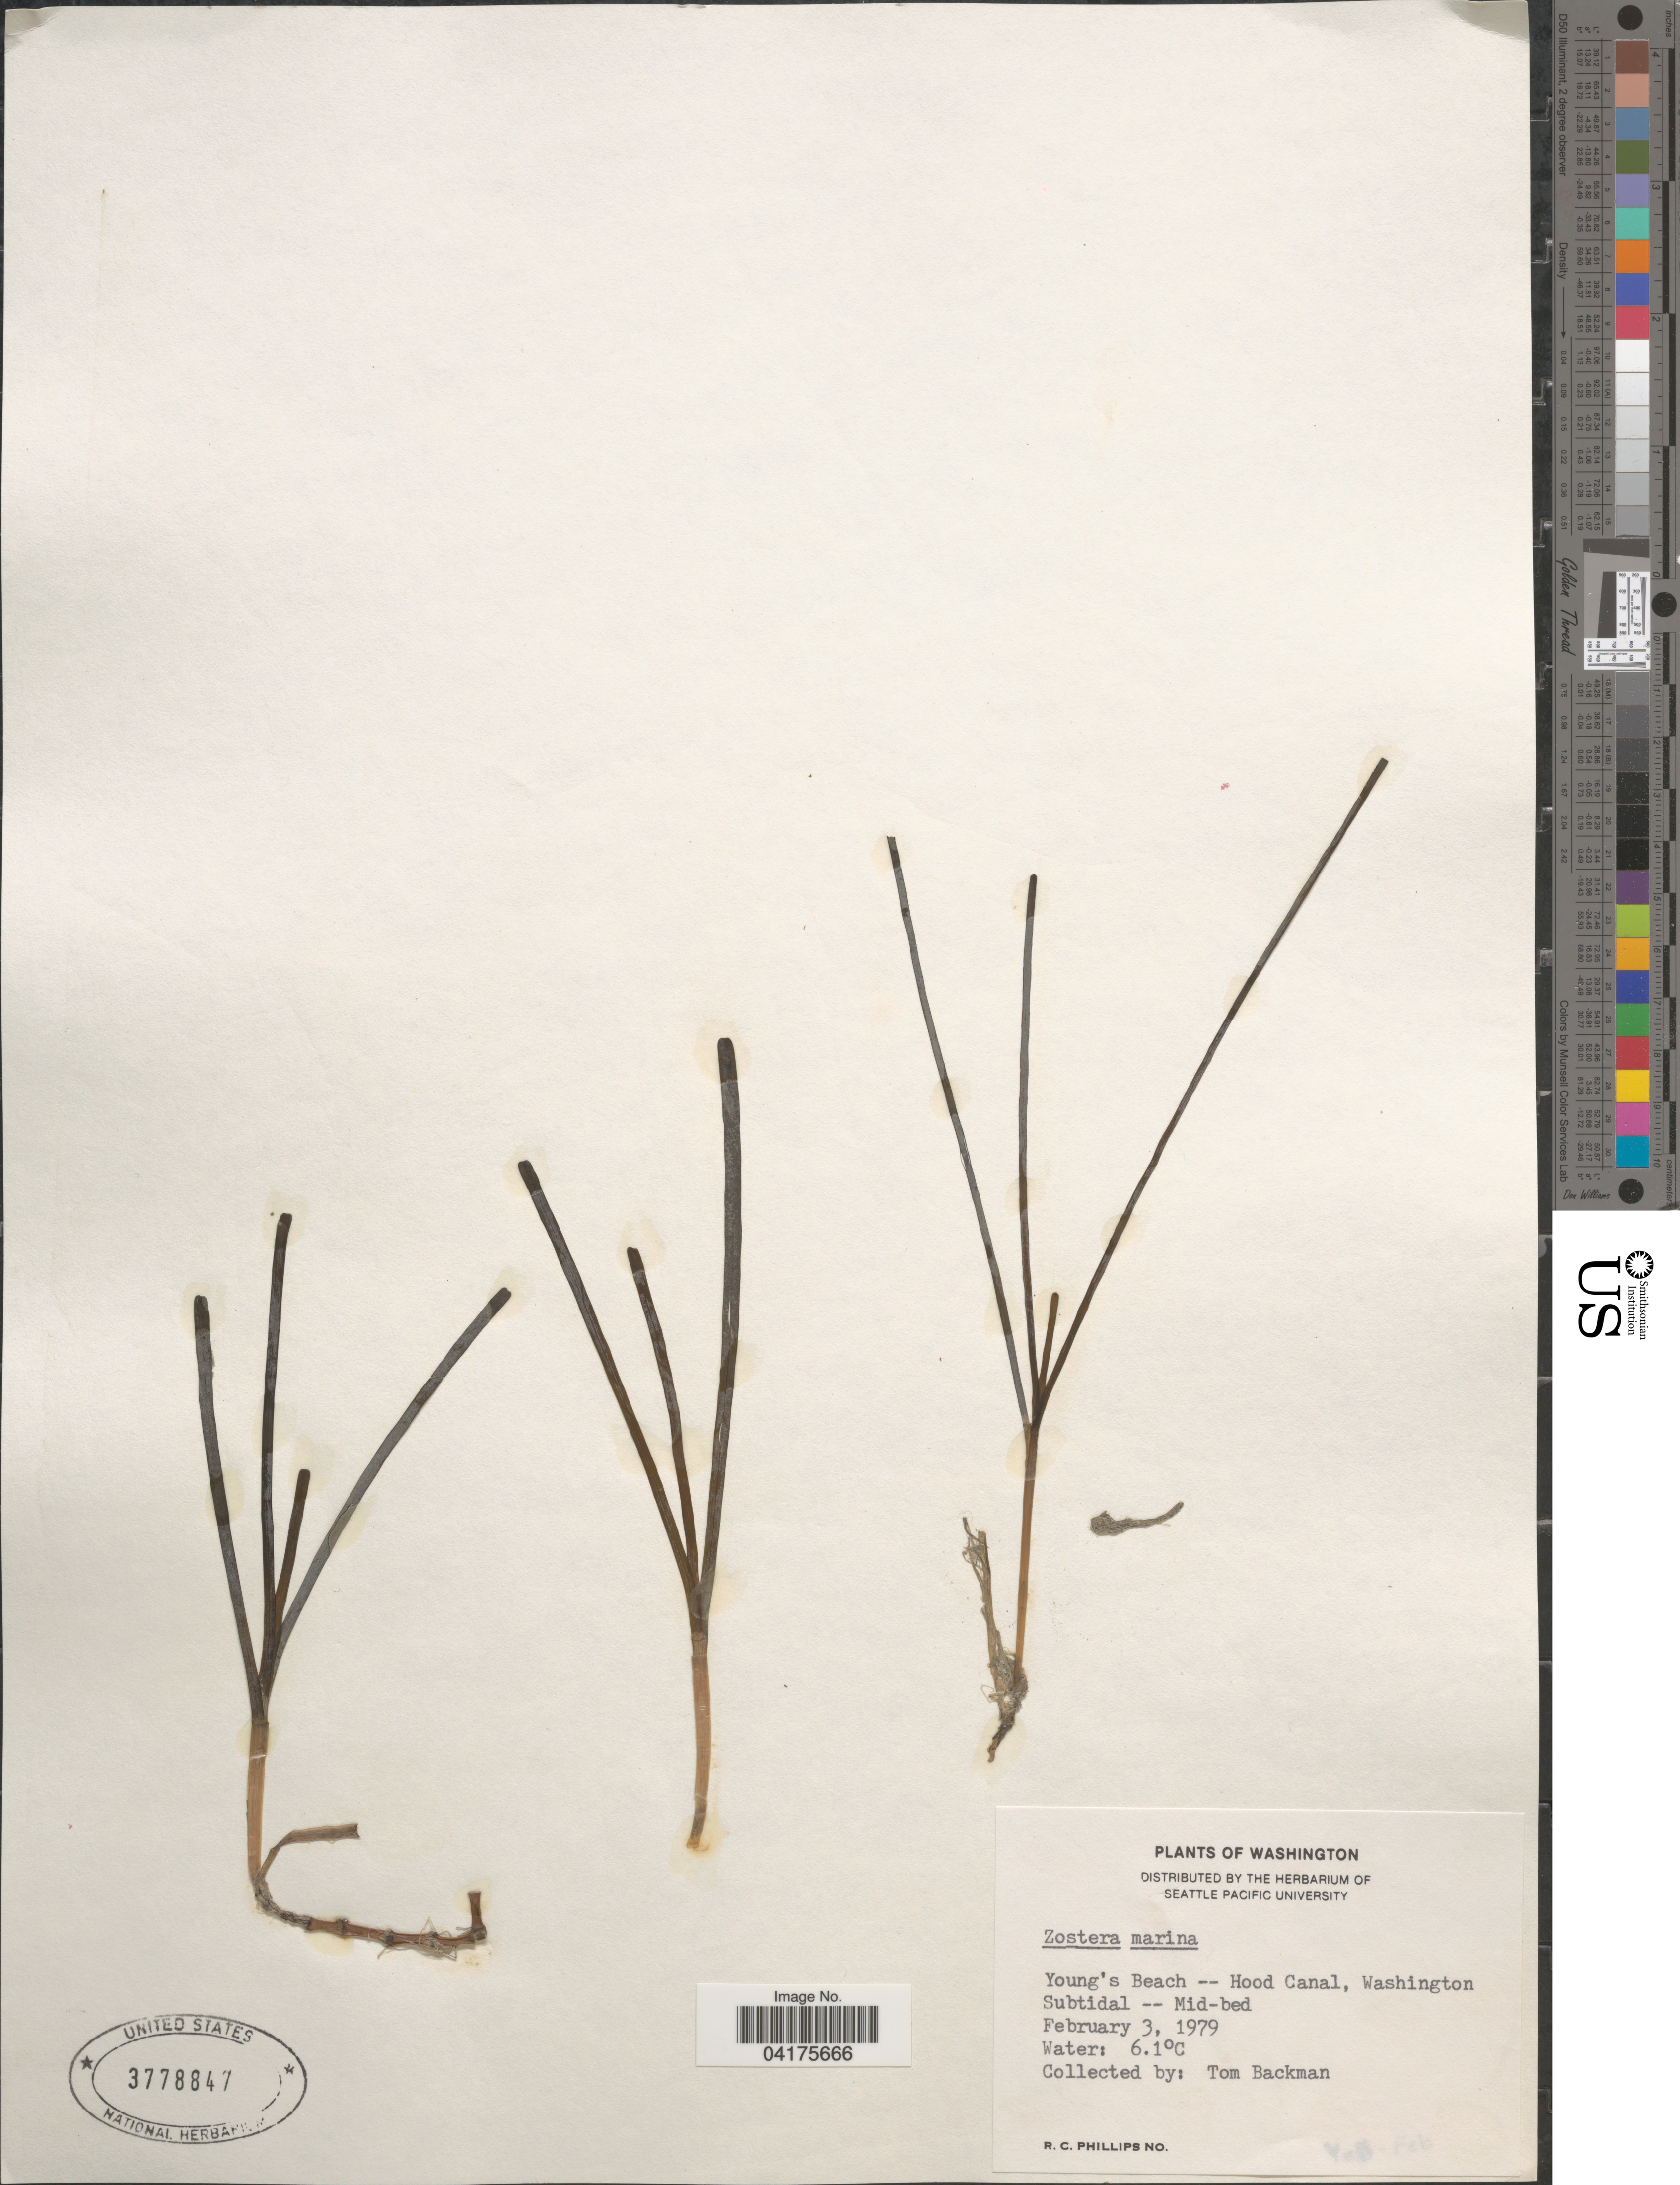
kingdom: Plantae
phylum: Tracheophyta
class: Liliopsida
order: Alismatales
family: Zosteraceae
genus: Zostera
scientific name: Zostera marina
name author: L.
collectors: T. Backman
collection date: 1979-02-03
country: United States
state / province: Washington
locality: Young's Beach -- Hood Canal.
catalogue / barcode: US 3778847